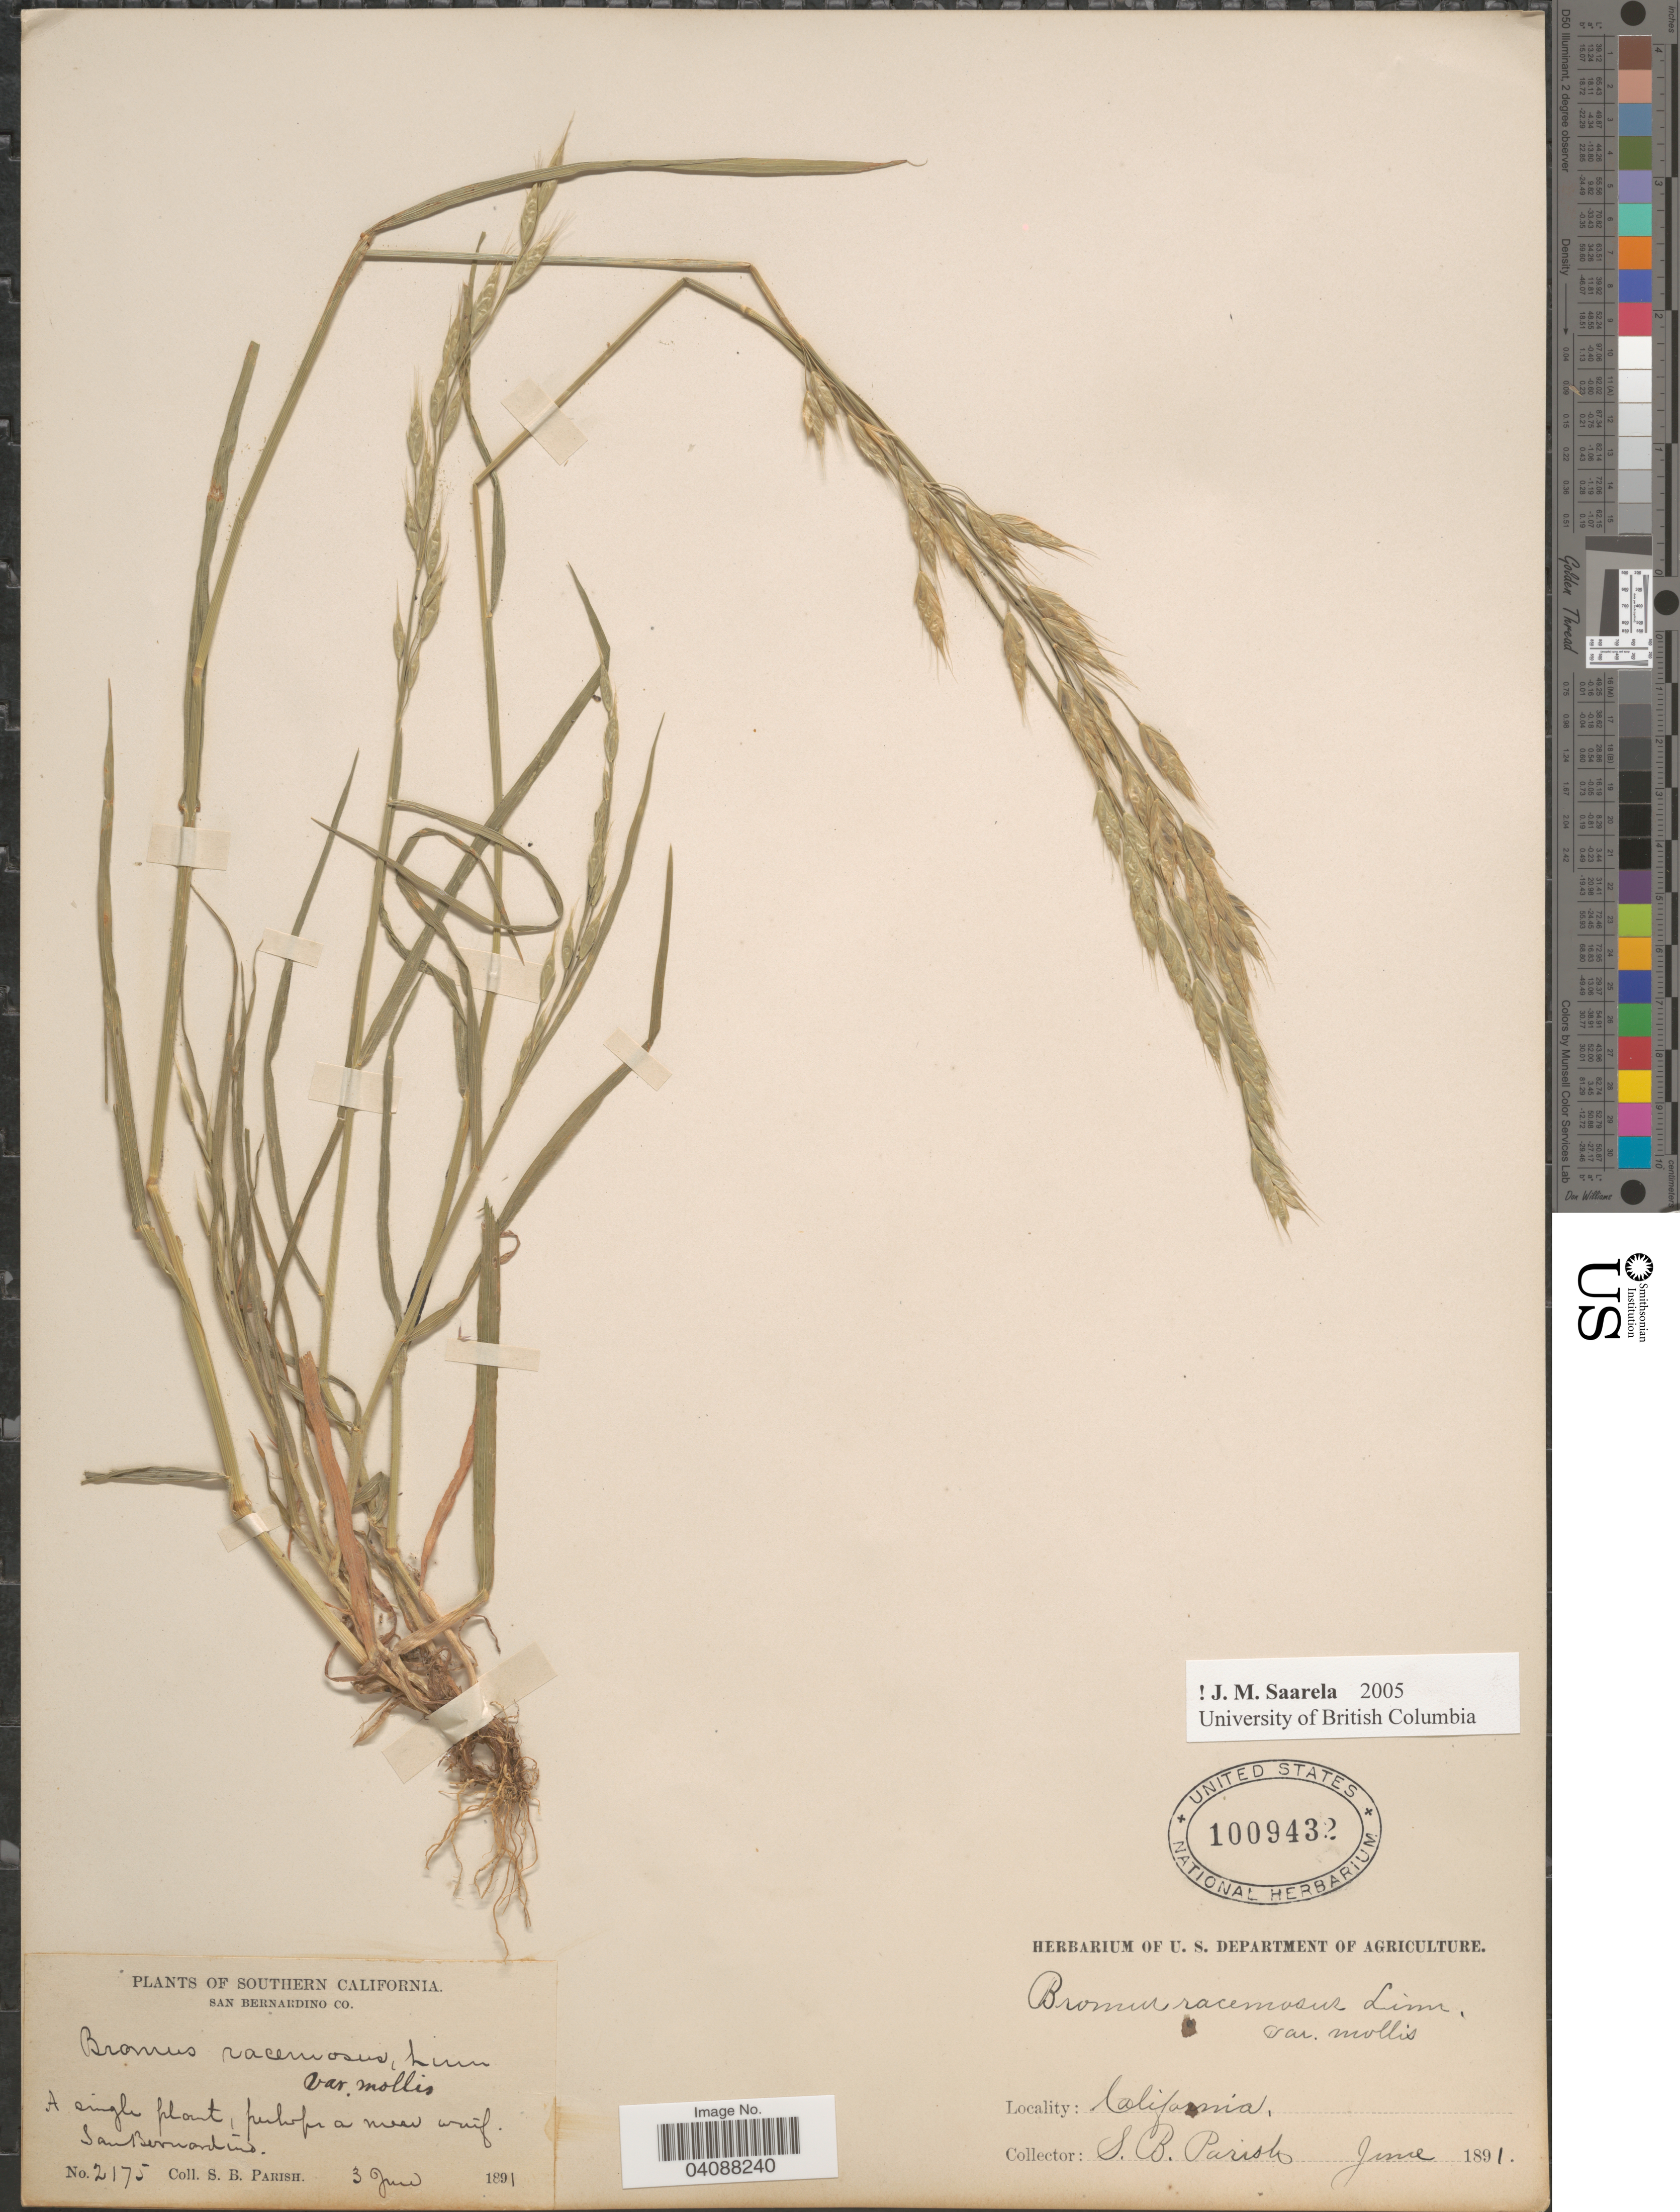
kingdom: Plantae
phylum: Tracheophyta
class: Liliopsida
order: Poales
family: Poaceae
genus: Bromus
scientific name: Bromus racemosus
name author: L.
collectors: S. B. Parish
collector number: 2175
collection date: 1891-06-03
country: United States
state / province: California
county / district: San Bernardino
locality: Southern California. San Bernardino Co. San Bernardino.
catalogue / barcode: US 1009432